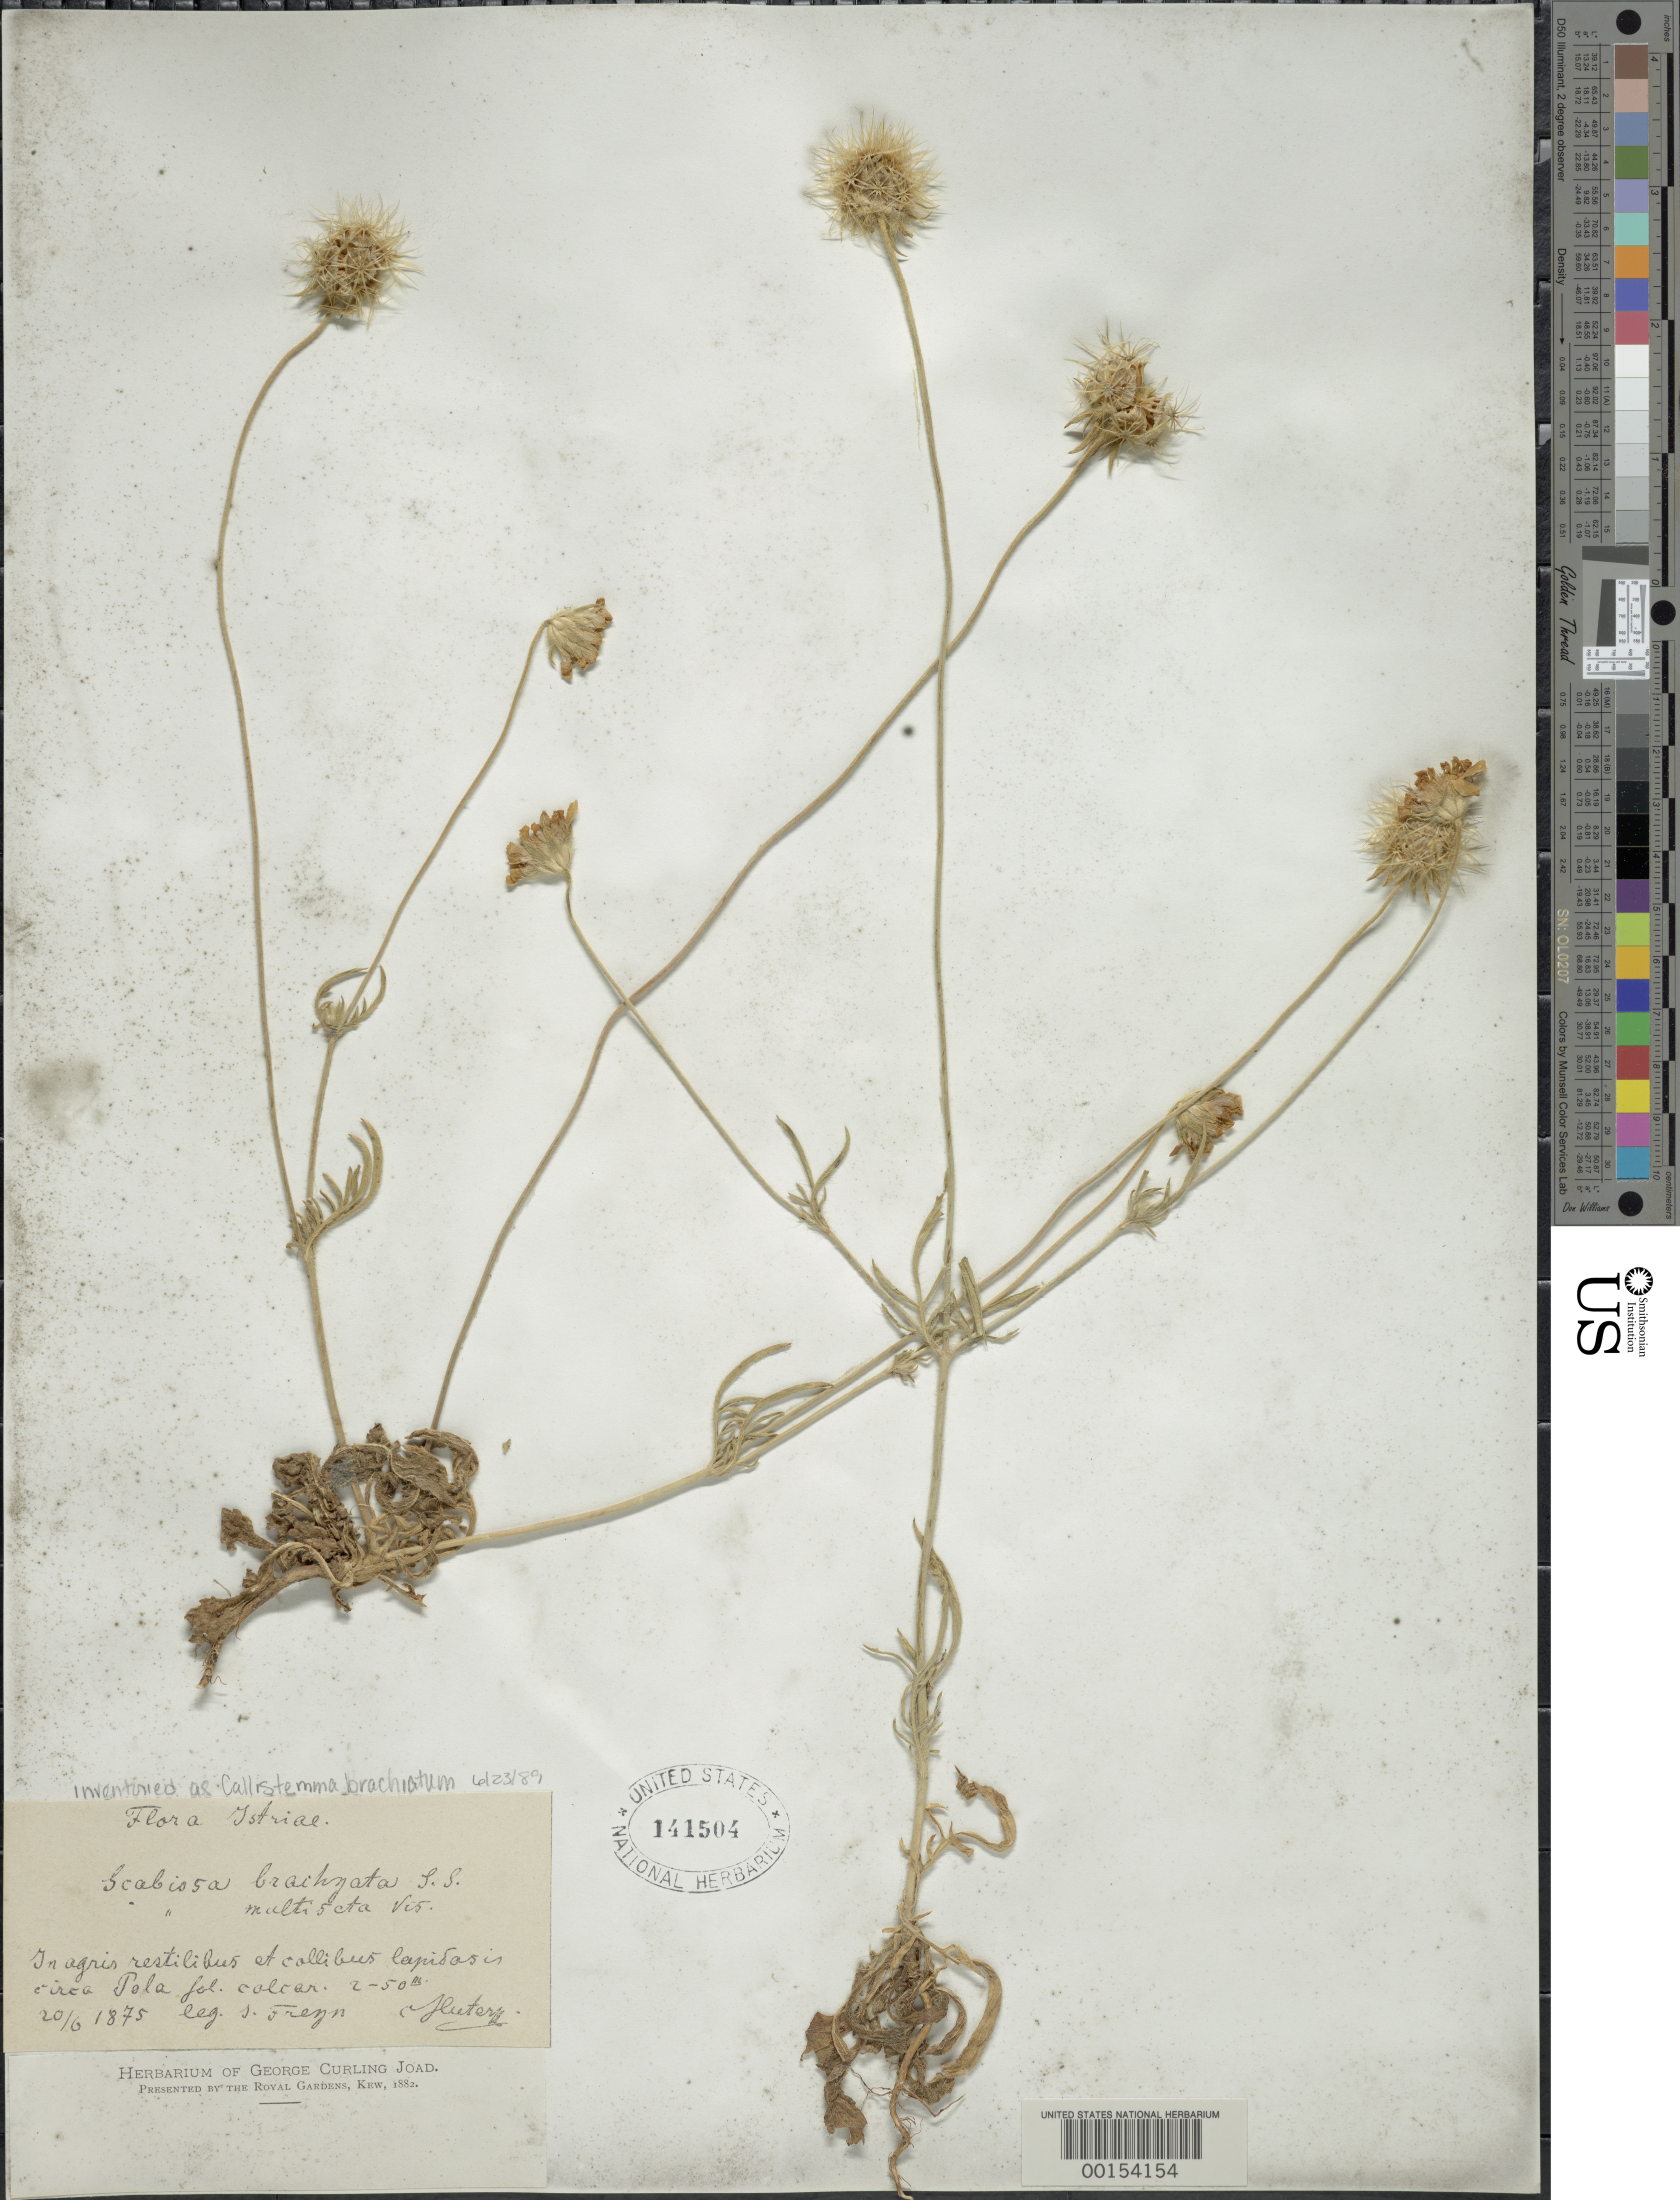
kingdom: Plantae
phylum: Tracheophyta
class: Magnoliopsida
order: Dipsacales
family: Caprifoliaceae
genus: Tremastelma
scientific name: Tremastelma palaestinum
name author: (L.) Janch.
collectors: S. Frezn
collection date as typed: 20 Jun 1875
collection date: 1875-06-20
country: Croatia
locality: Pola, Istriaca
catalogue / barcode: US 141504